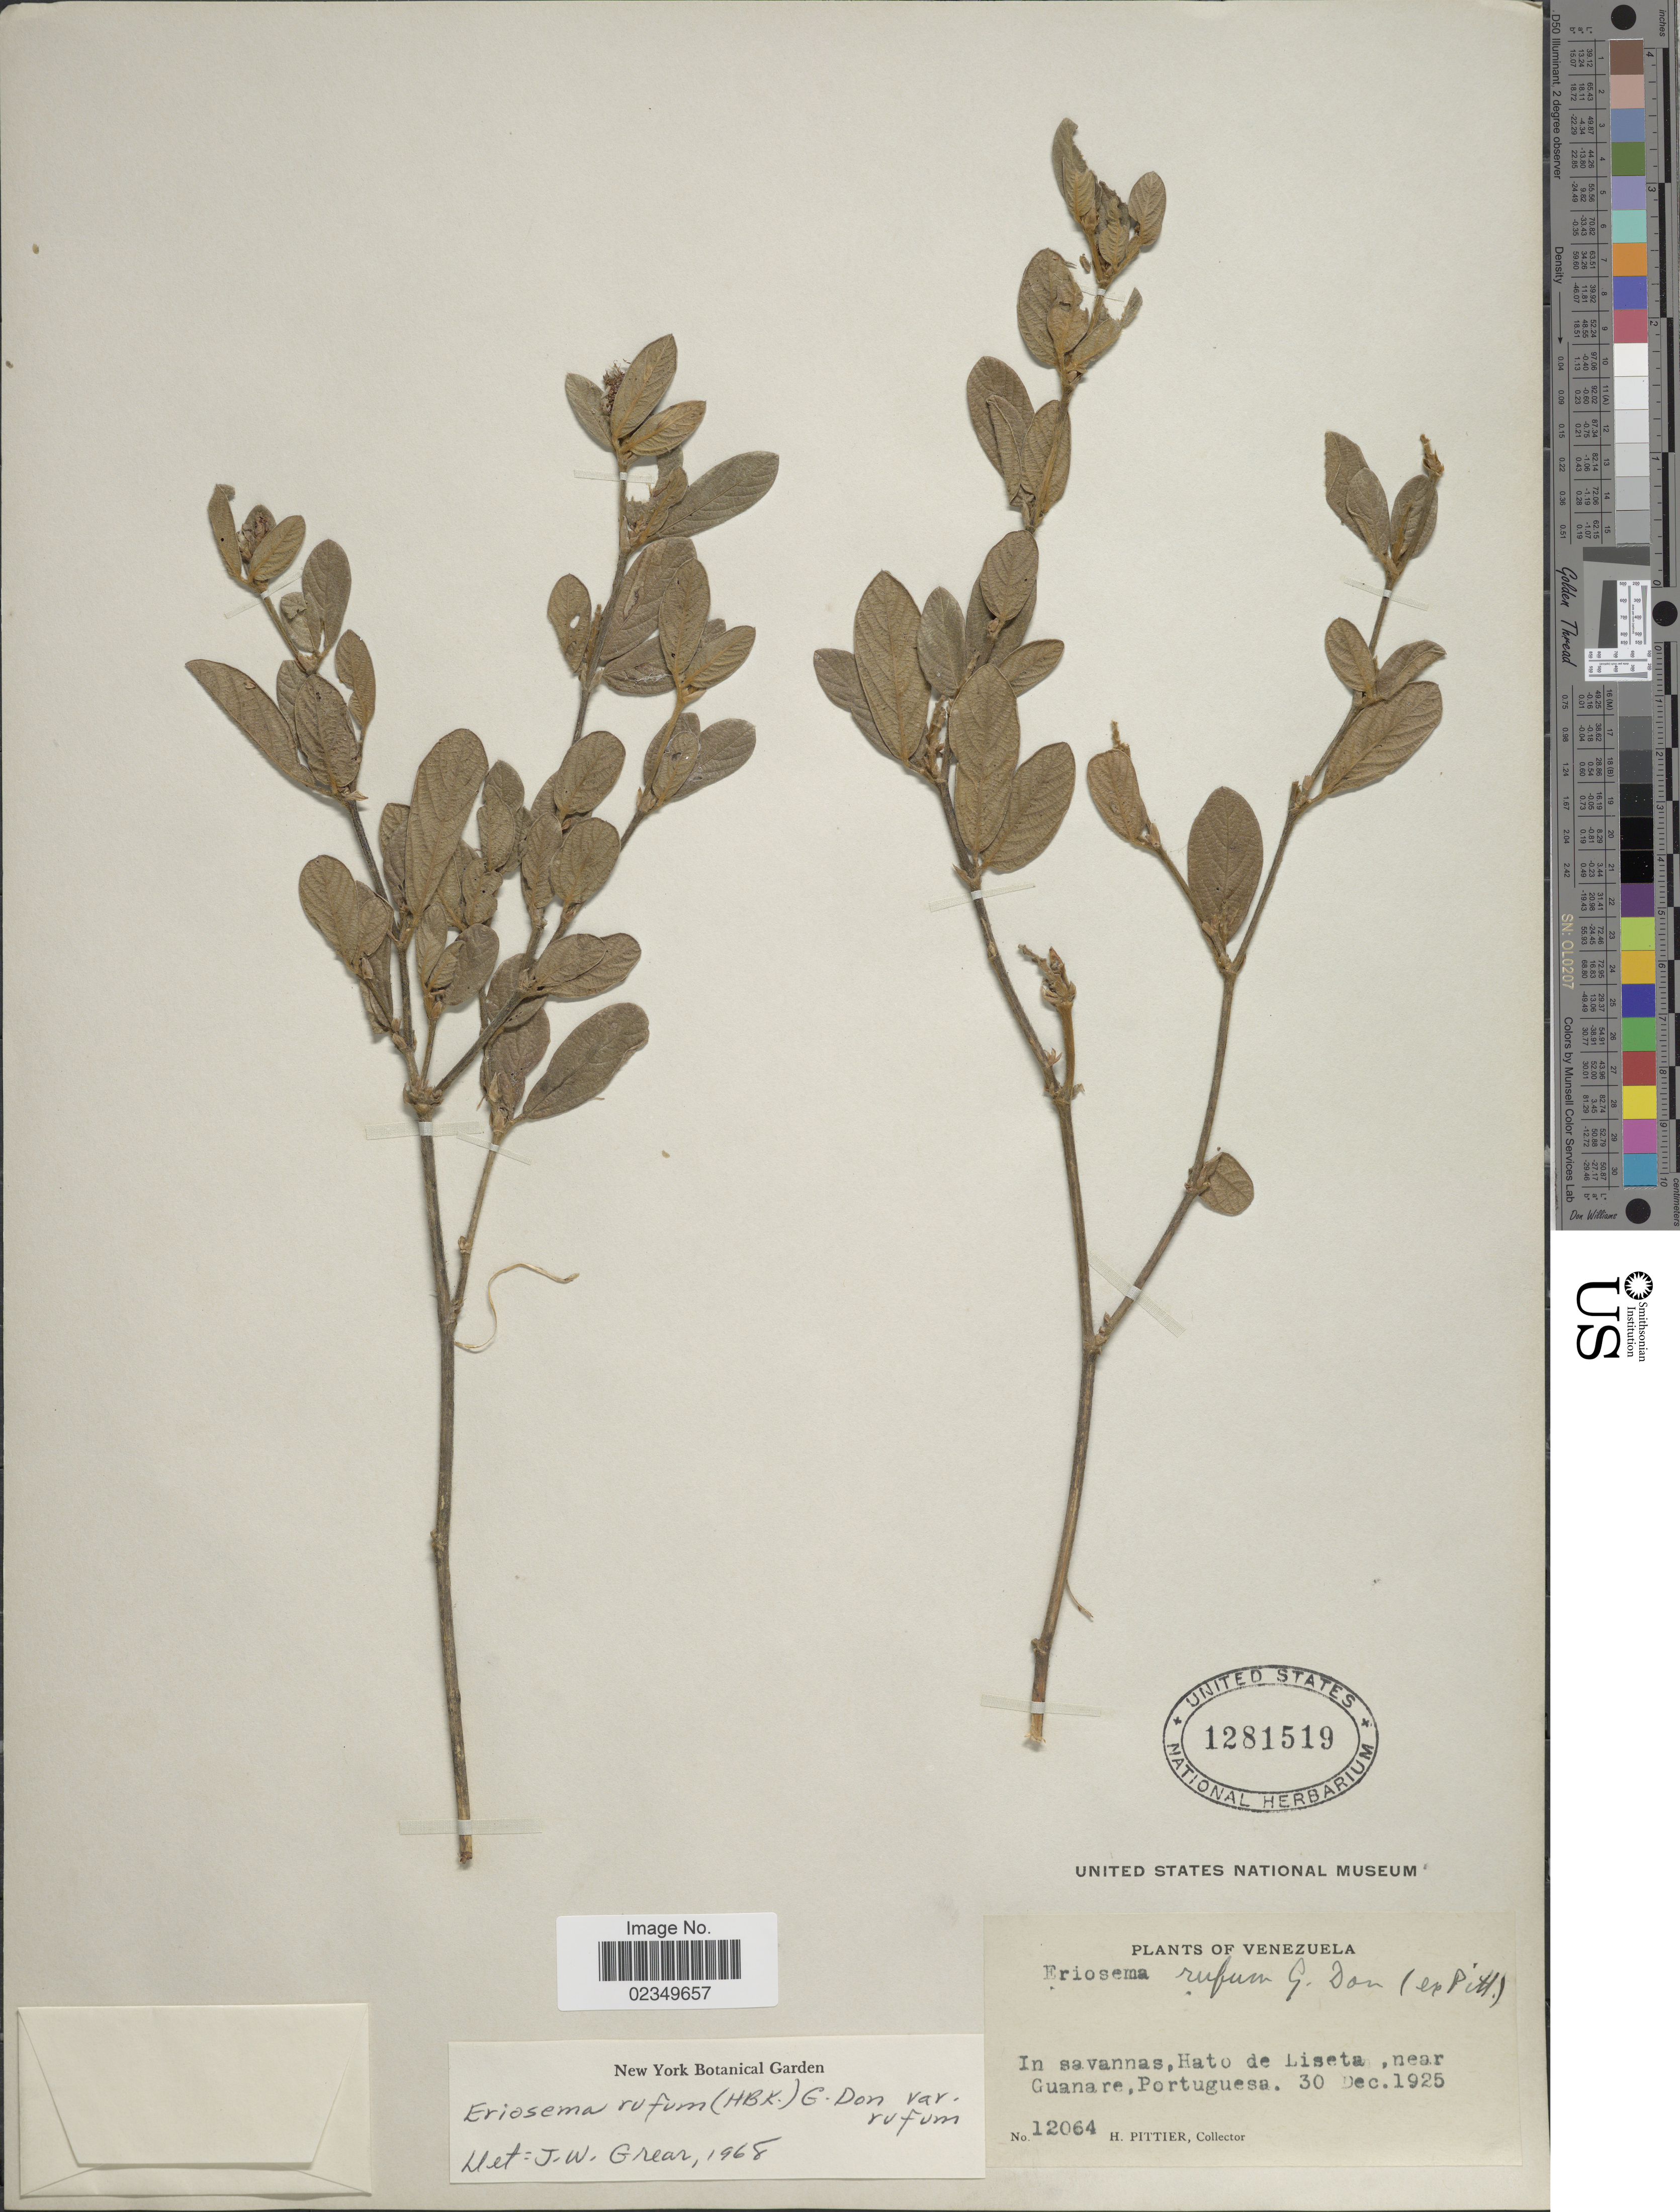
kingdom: Plantae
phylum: Tracheophyta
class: Magnoliopsida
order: Fabales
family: Fabaceae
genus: Eriosema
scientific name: Eriosema rufum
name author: (Kunth) G. Don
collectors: H. F. Pittier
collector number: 12064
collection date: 1925-12-30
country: Venezuela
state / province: Portuguesa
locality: In savannas, Hato de Liseta, near Guanare, Portuguesa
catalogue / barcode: US 1281519